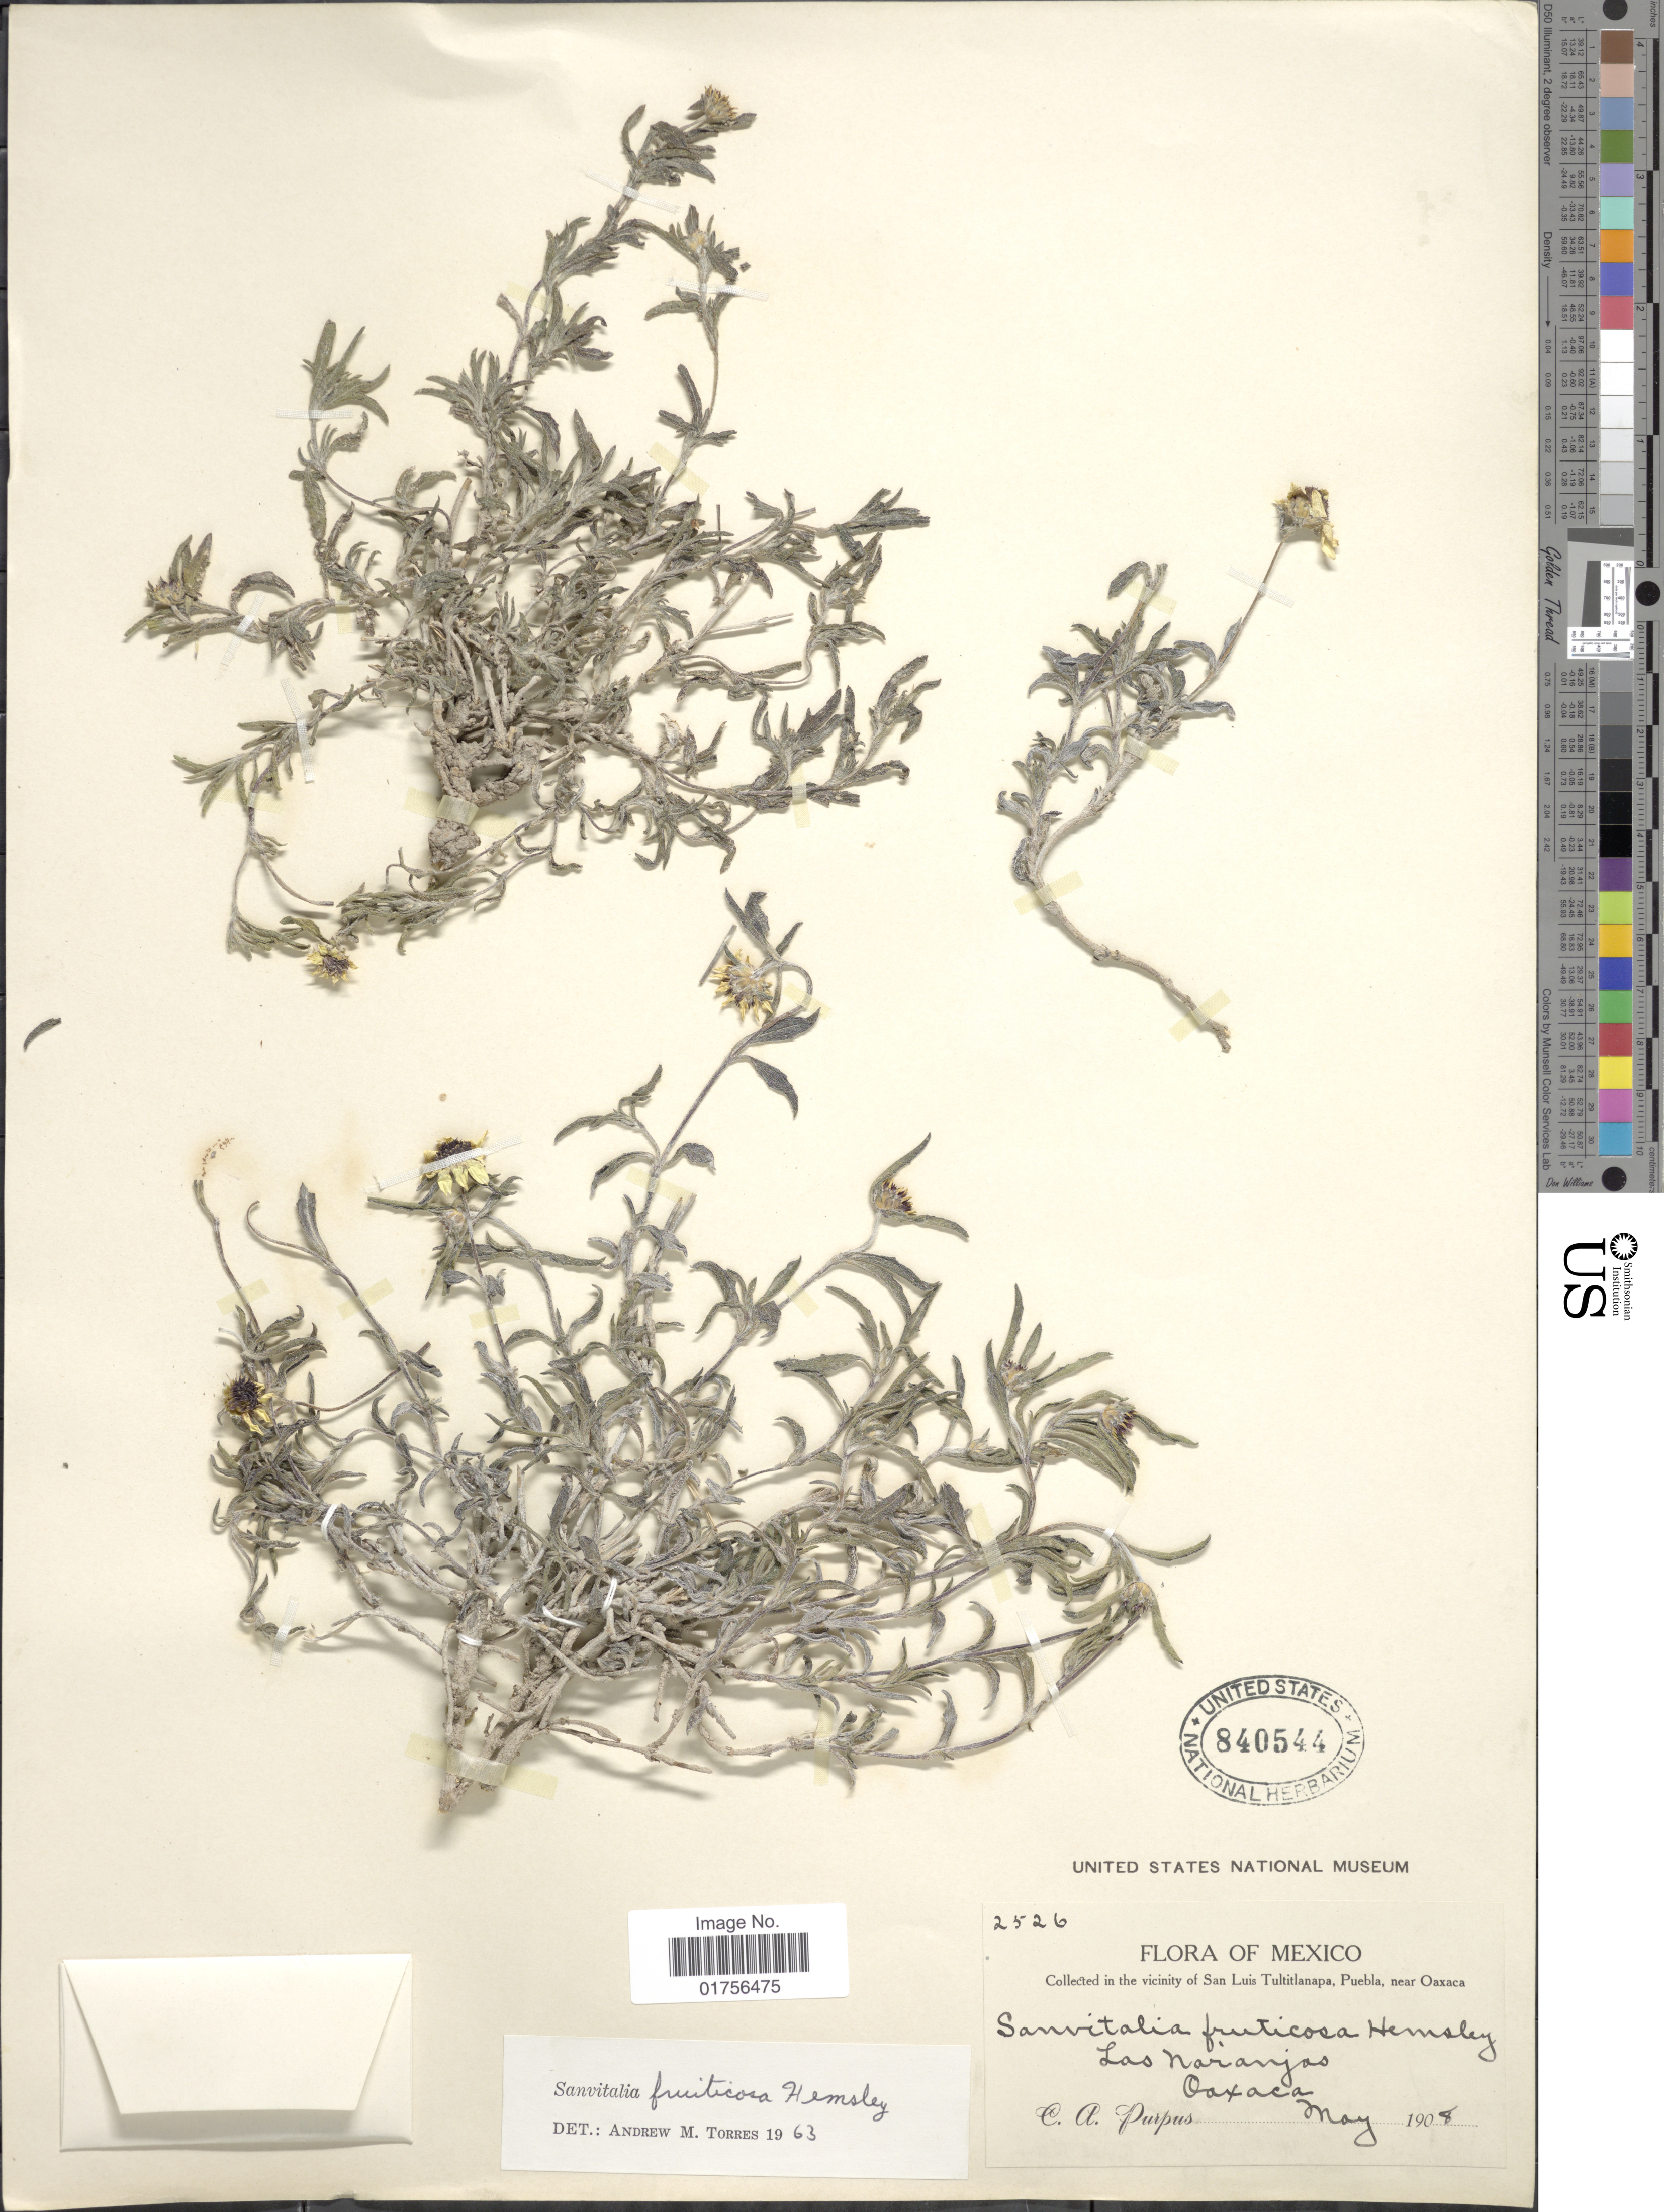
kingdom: Plantae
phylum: Tracheophyta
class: Magnoliopsida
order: Asterales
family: Asteraceae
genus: Sanvitalia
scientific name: Sanvitalia fruticosa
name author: Hemsl.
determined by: Skibicki, Samuel V.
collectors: C. A. Purpus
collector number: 2526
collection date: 1908-05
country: Mexico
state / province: Oaxaca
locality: In the vicinity of San Luis Tultitlanapa, Puebla, near Oaxaca, Las Naranjas, Oaxaca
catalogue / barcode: US 84544